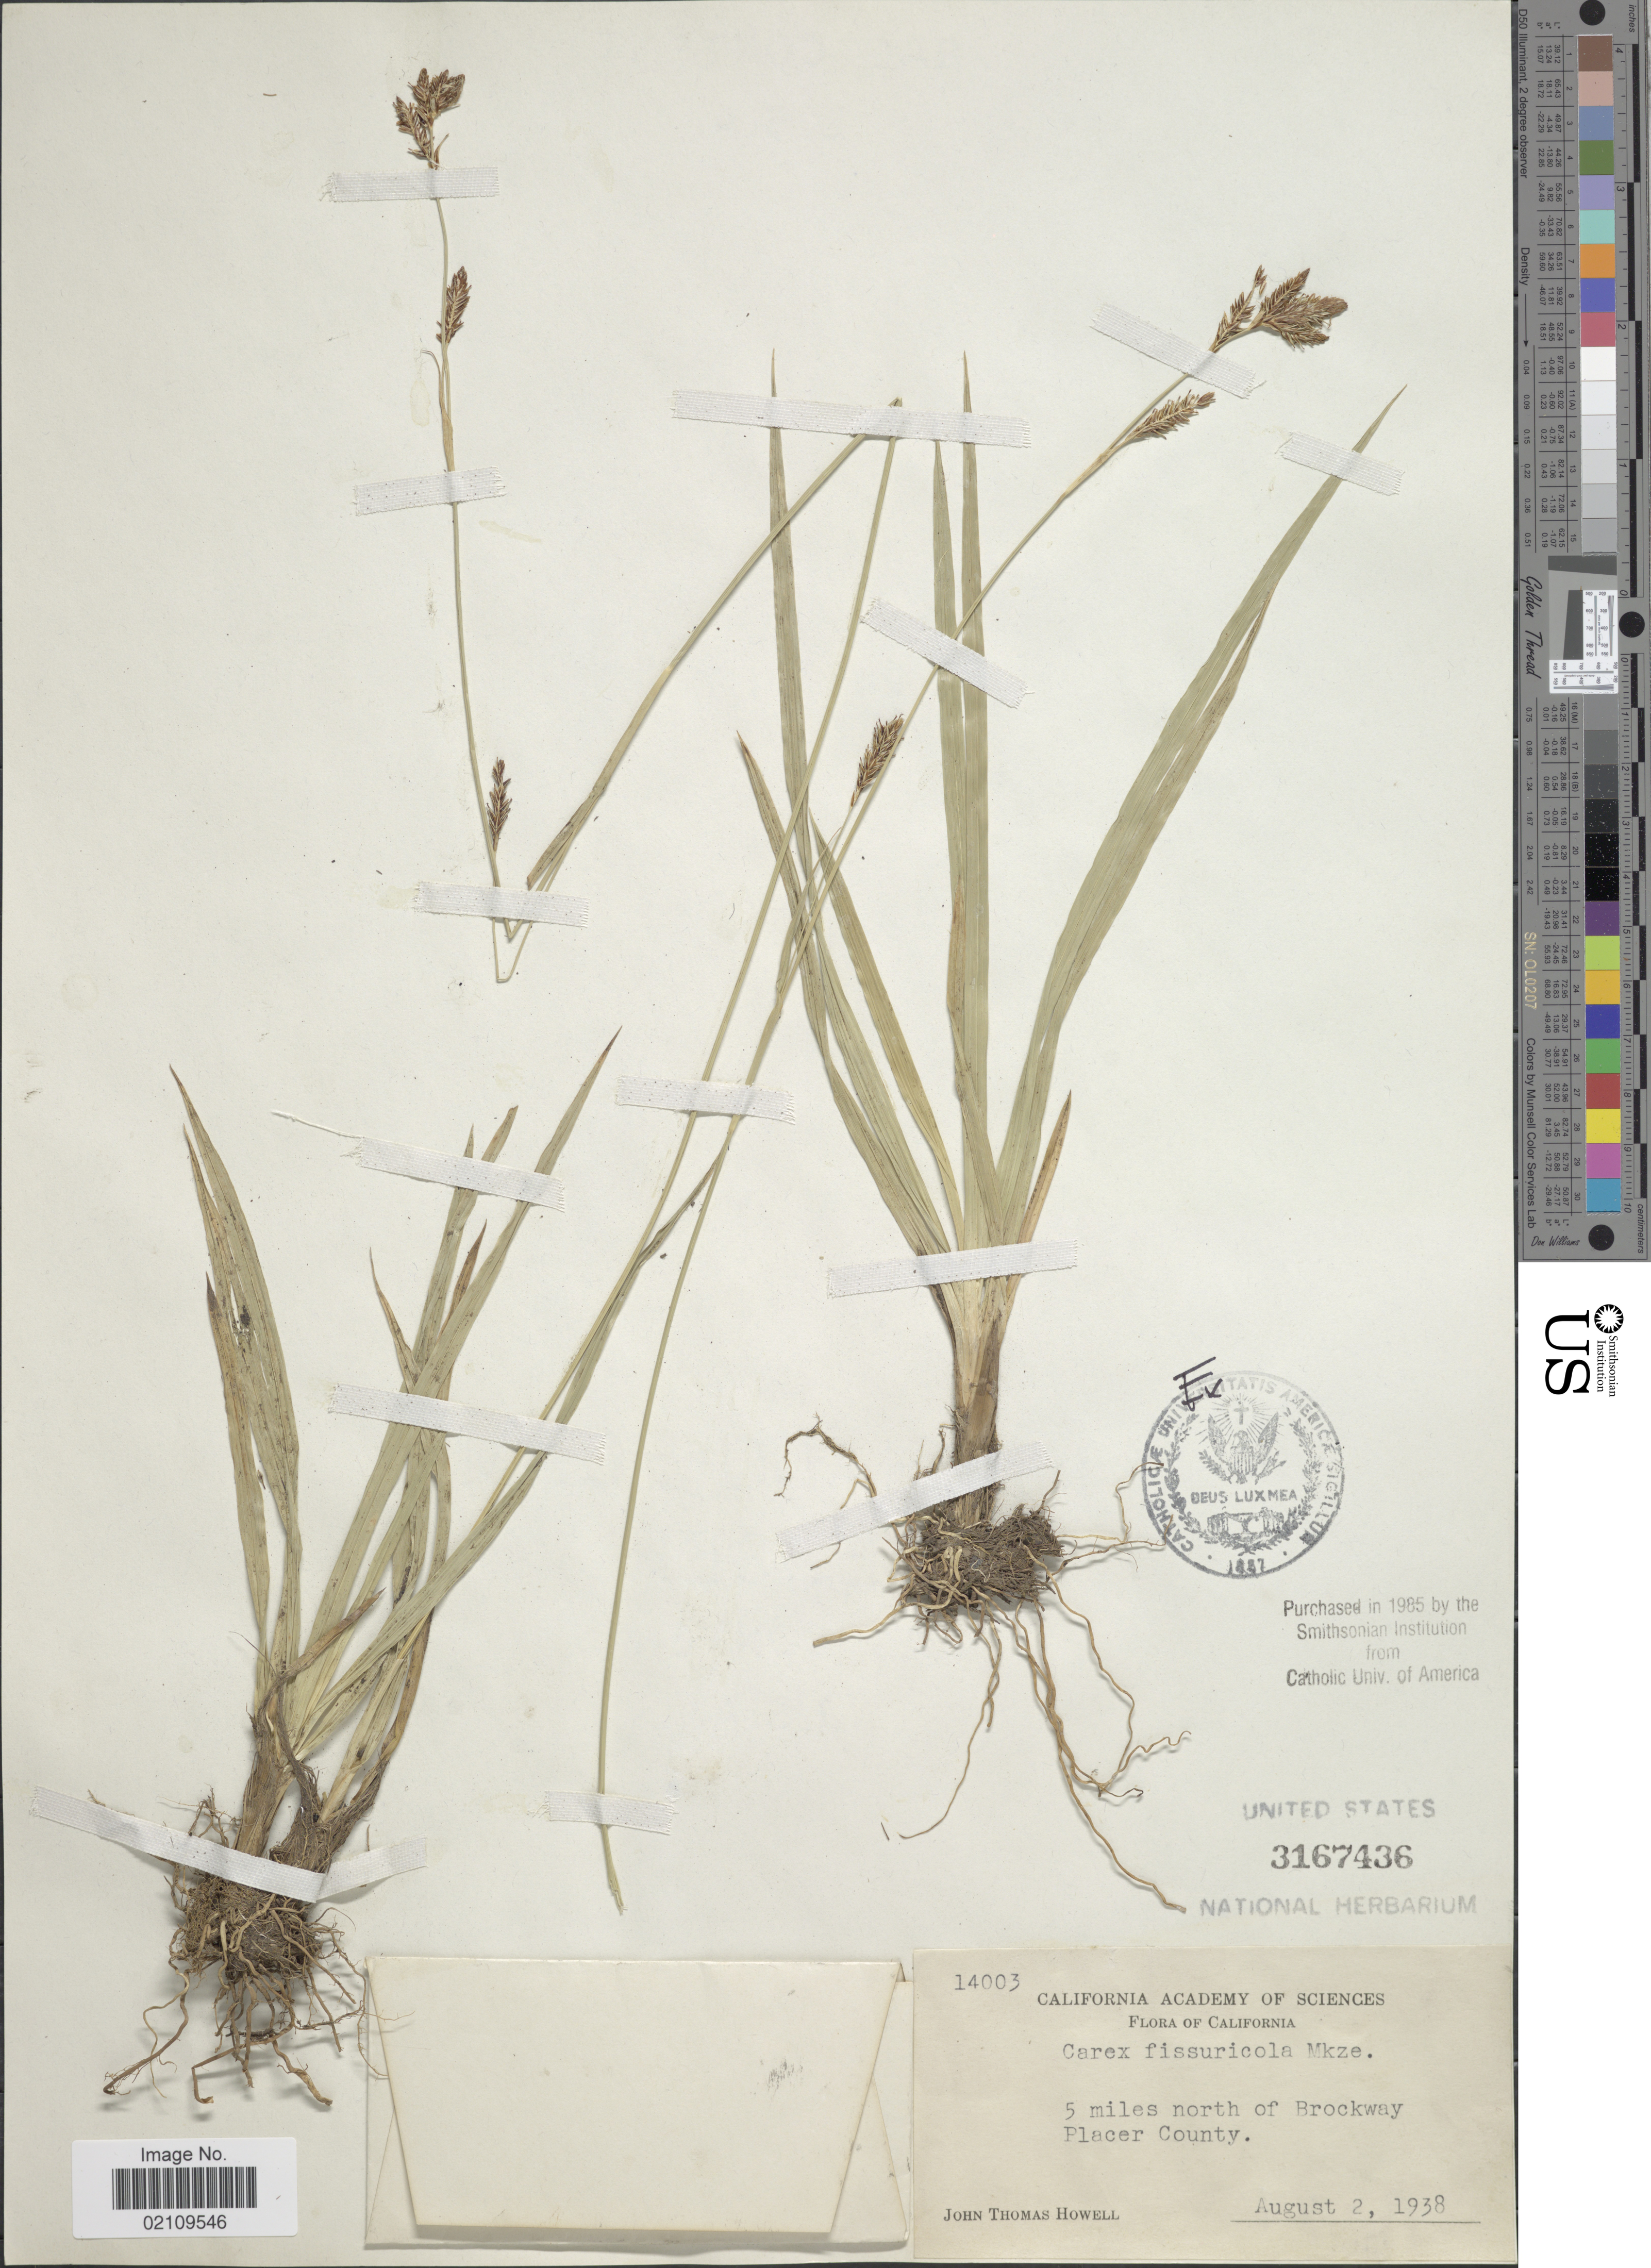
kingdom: Plantae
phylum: Tracheophyta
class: Liliopsida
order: Poales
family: Cyperaceae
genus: Carex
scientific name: Carex fissuricola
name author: Mack.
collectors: J. T. Howell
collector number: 14003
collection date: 1938-08-02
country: United States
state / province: California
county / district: Placer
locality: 5 miles north of Brockway Placer County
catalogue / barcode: US 3167436